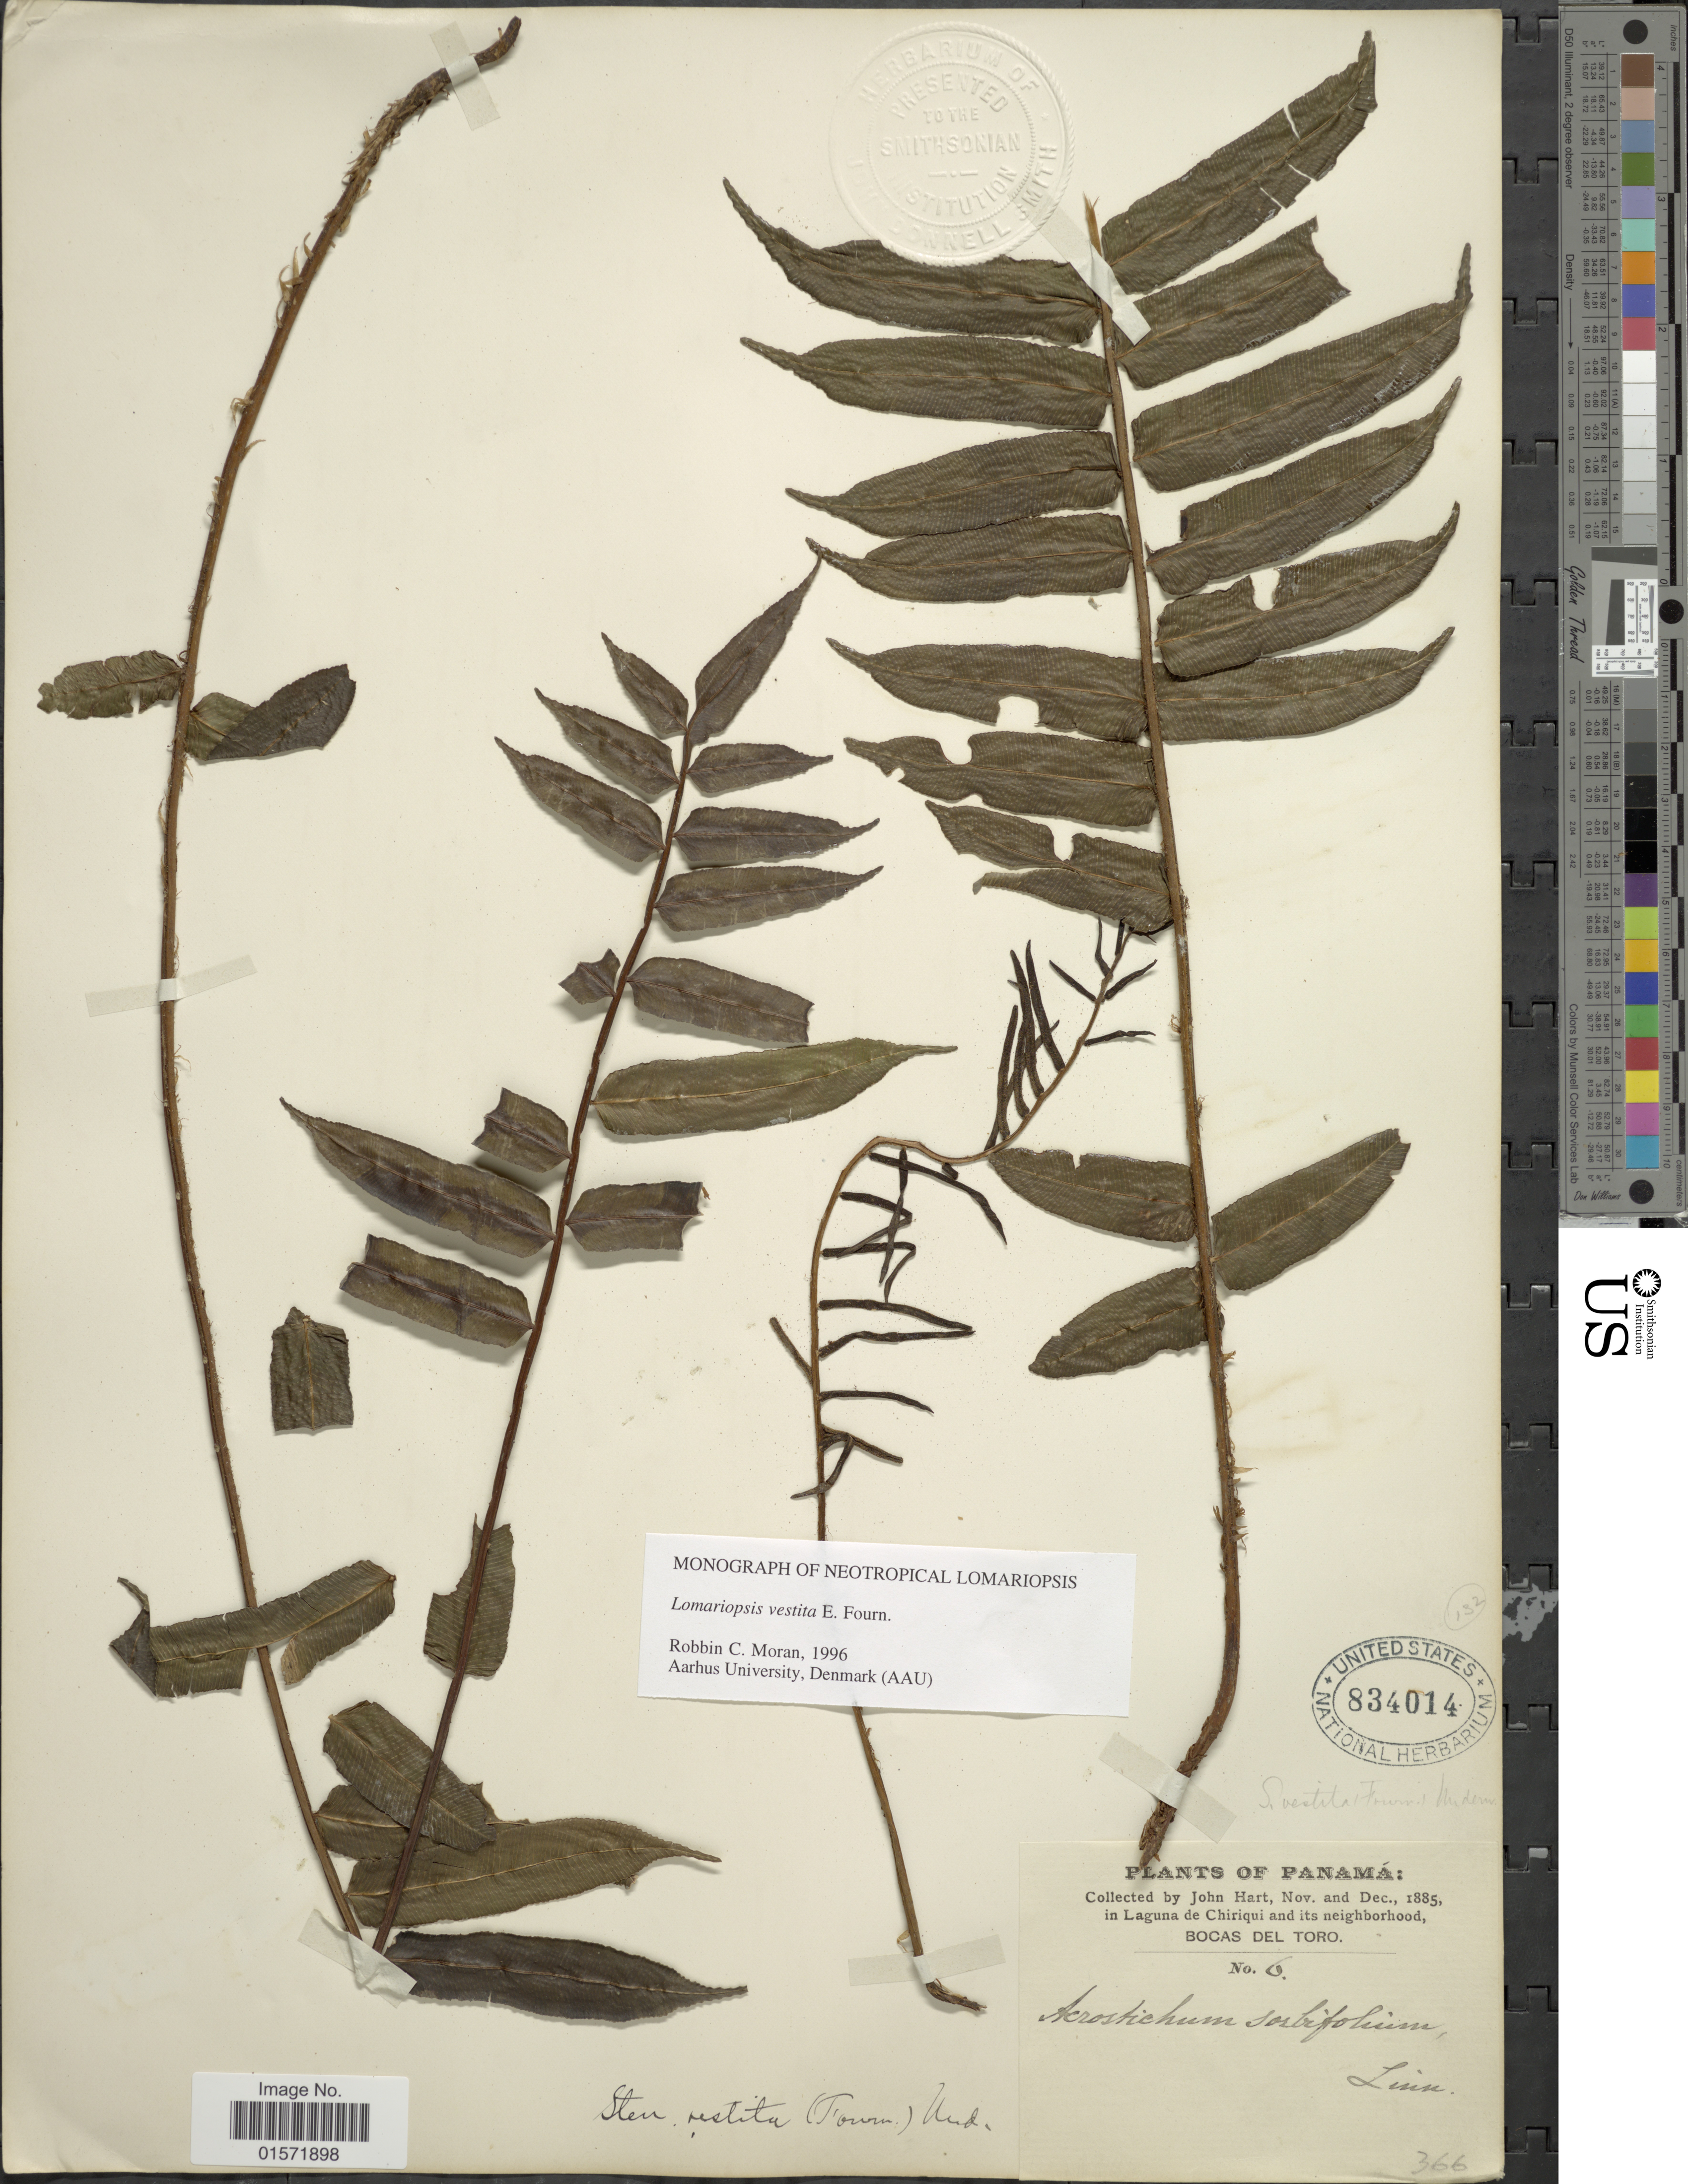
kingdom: Plantae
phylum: Tracheophyta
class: Polypodiopsida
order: Polypodiales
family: Lomariopsidaceae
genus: Lomariopsis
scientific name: Lomariopsis vestita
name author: E. Fourn.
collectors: J. H. Hart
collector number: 6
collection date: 1885-11/1885-12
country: Panama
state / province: Bocas del Toro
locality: In Laguna de Chiriqui and its neighborhood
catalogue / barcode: US 834014